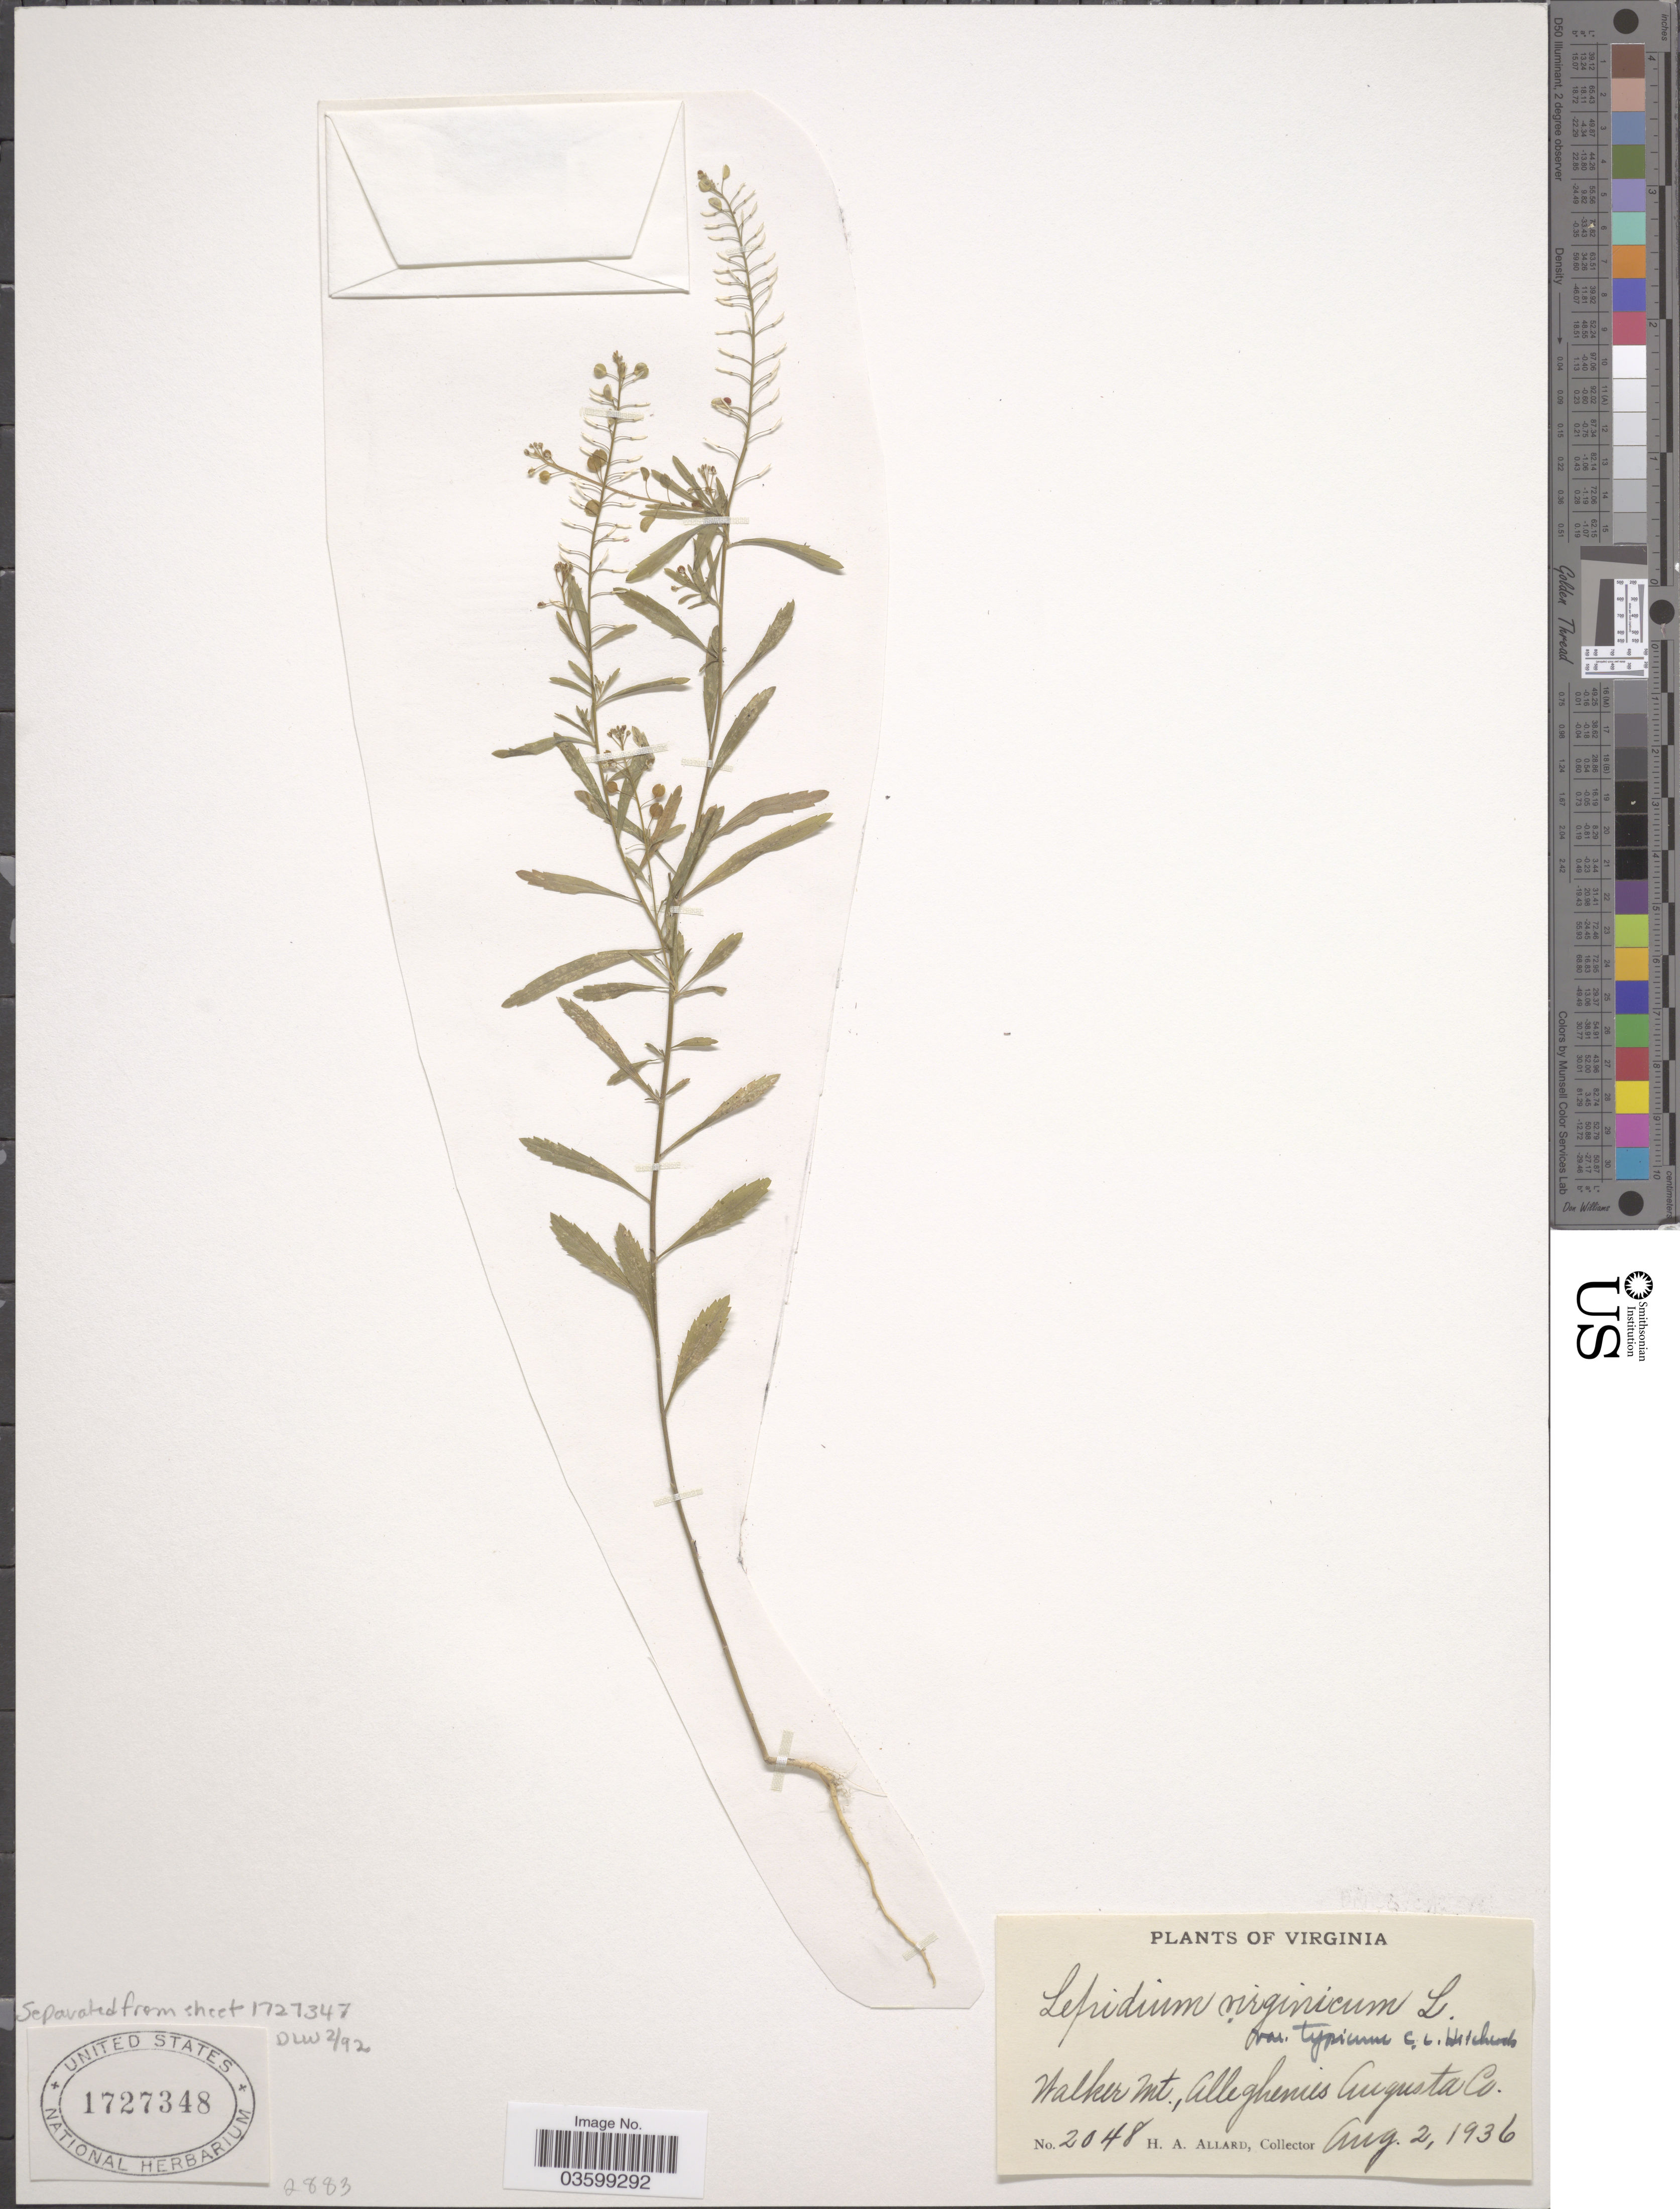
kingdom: Plantae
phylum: Tracheophyta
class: Magnoliopsida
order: Brassicales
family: Brassicaceae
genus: Lepidium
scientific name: Lepidium virginicum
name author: L.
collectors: H. A. Allard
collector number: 2048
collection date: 1936-08-02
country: United States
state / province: Virginia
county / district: Augusta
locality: Walker Mt. Alleghenies Augusta Co.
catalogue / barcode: US 1727348